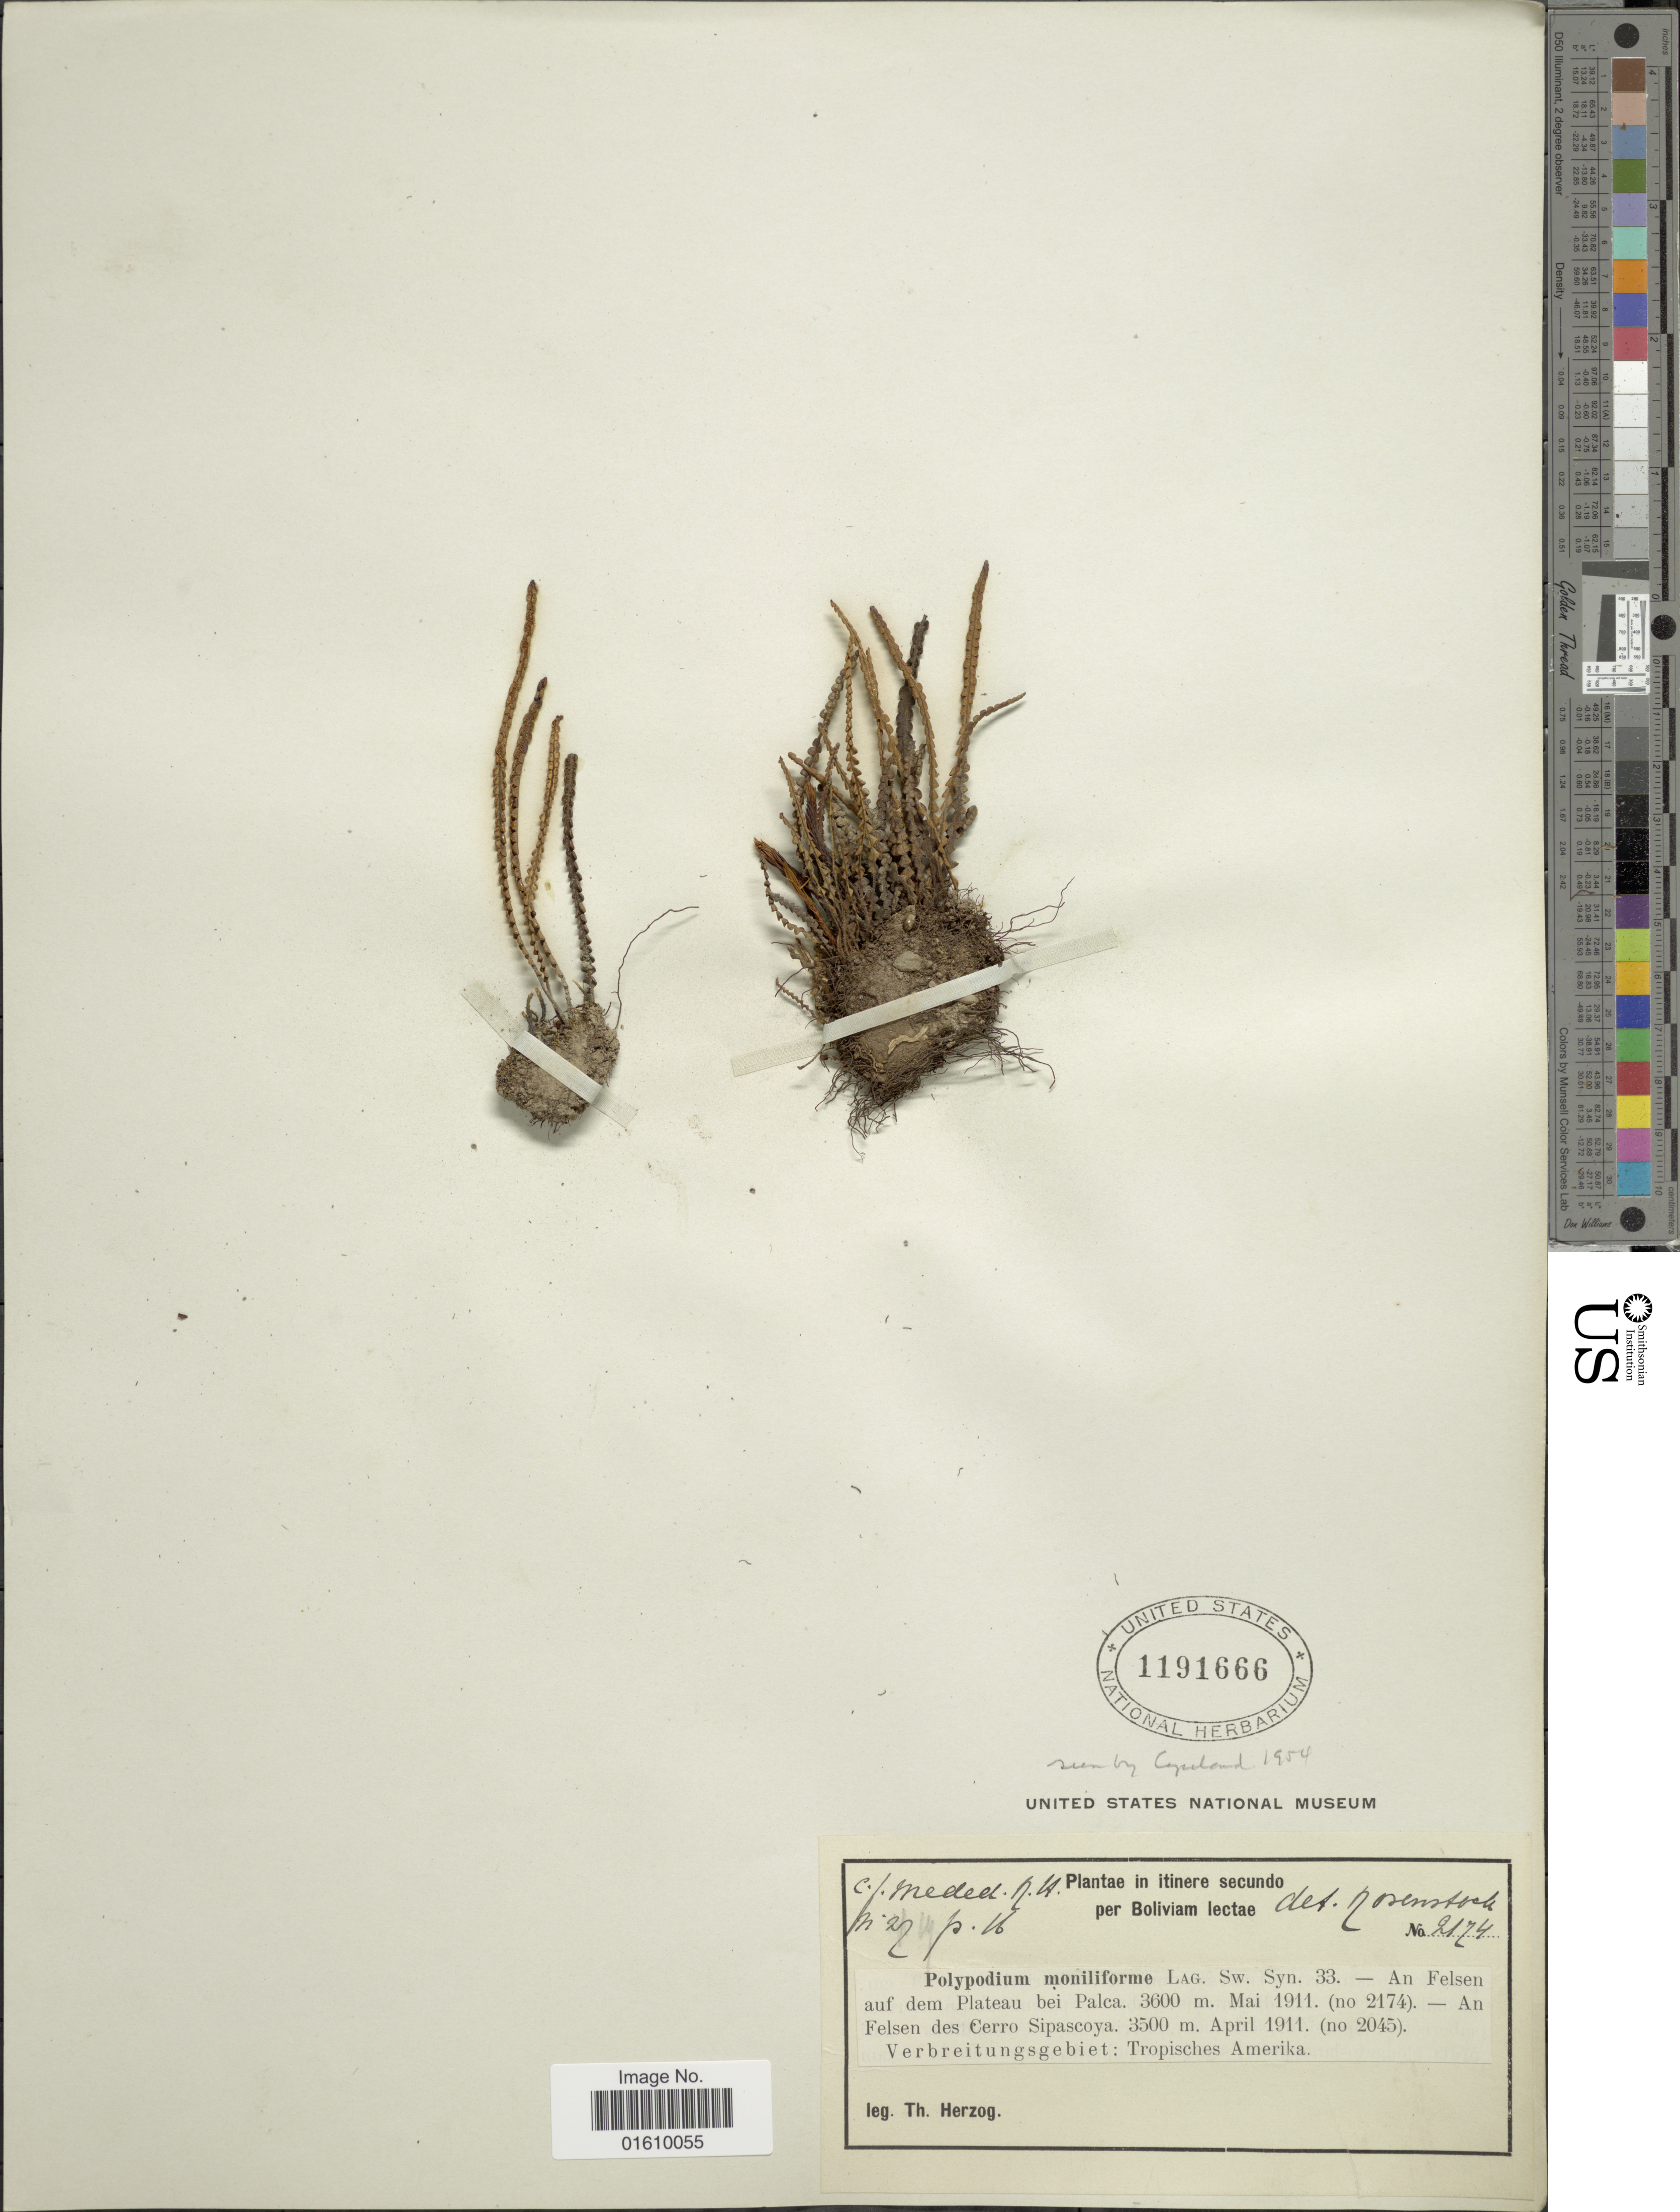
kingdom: Plantae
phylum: Tracheophyta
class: Polypodiopsida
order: Polypodiales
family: Polypodiaceae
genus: Melpomene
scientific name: Melpomene moniliformis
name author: (Lag. ex Sw.) A.R. Sm. & R.C. Moran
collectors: T. K. J. Herzog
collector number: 2174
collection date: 1911-05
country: Bolivia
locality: An Felsen auf dem Plateau bei palca.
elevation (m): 3600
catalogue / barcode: US 1191666